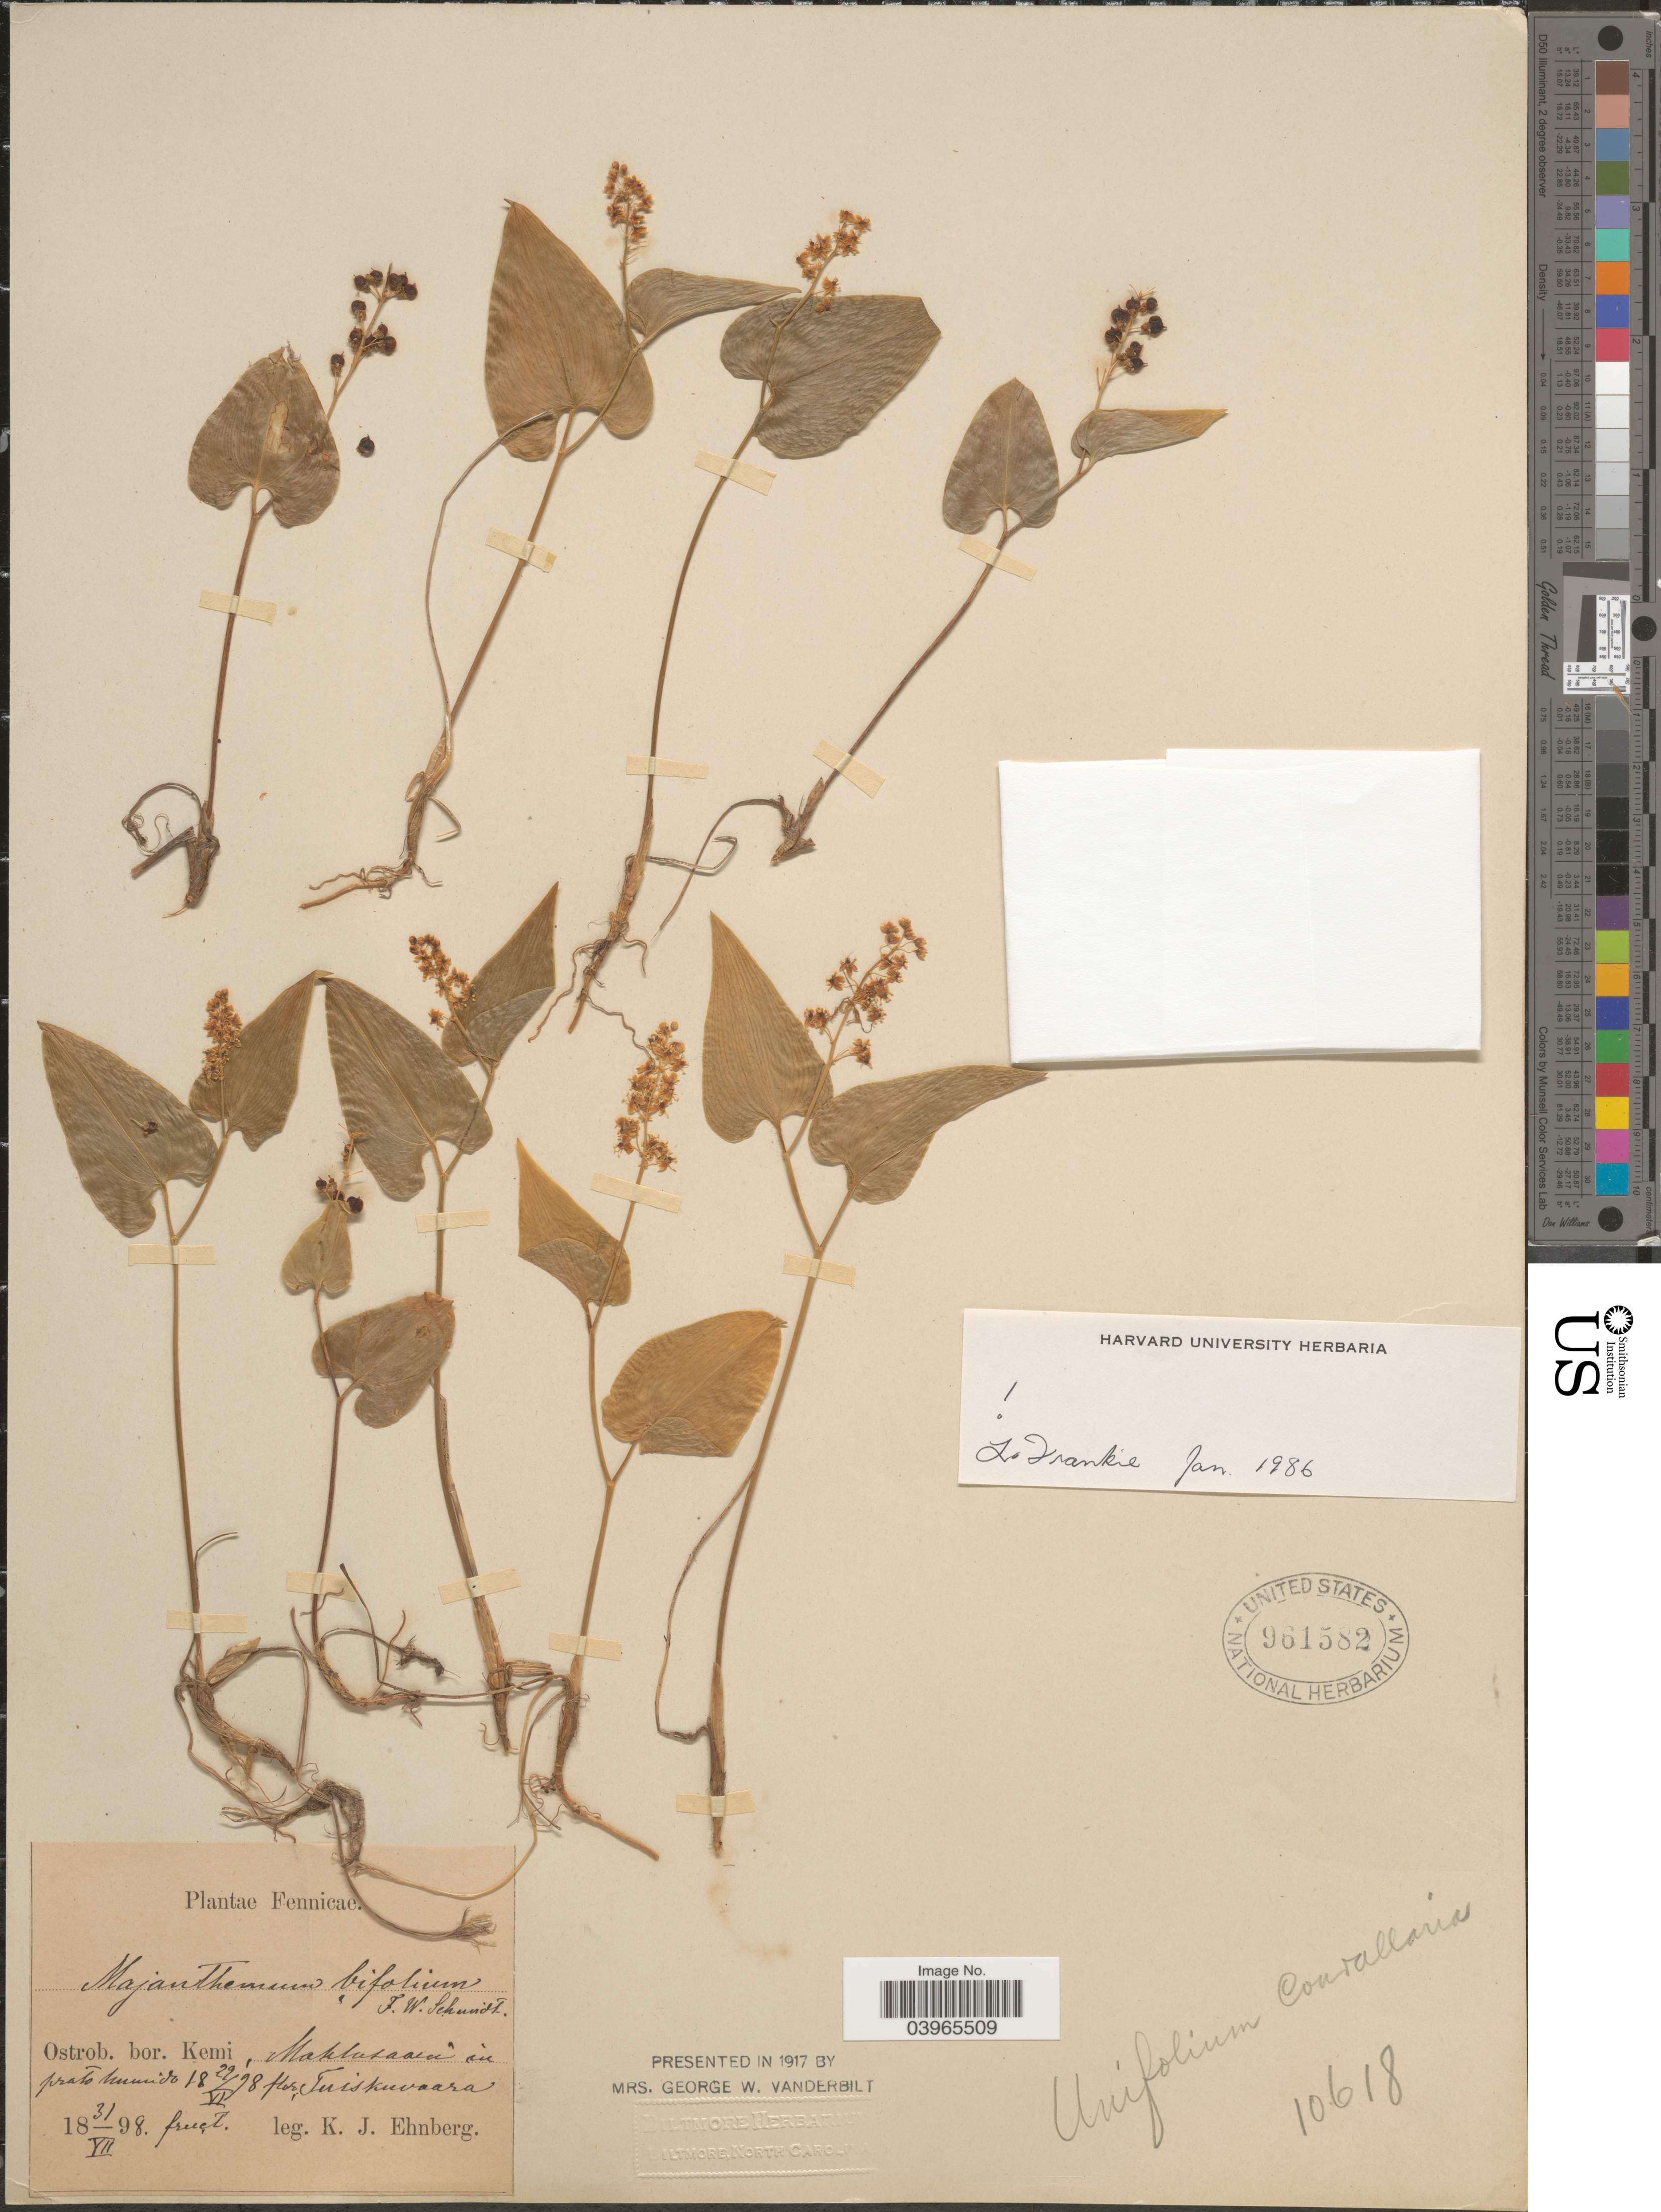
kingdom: Plantae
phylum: Tracheophyta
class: Liliopsida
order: Asparagales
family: Asparagaceae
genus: Maianthemum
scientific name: Maianthemum bifolium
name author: (L.) F.W. Schmidt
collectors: K. Ehnberg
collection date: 1898-06-29/1898-07-31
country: Finland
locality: Fennicae. Ostrob. bor. Kemi, Maklataaca au prato humido Tuiskunsaari.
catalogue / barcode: US 961582